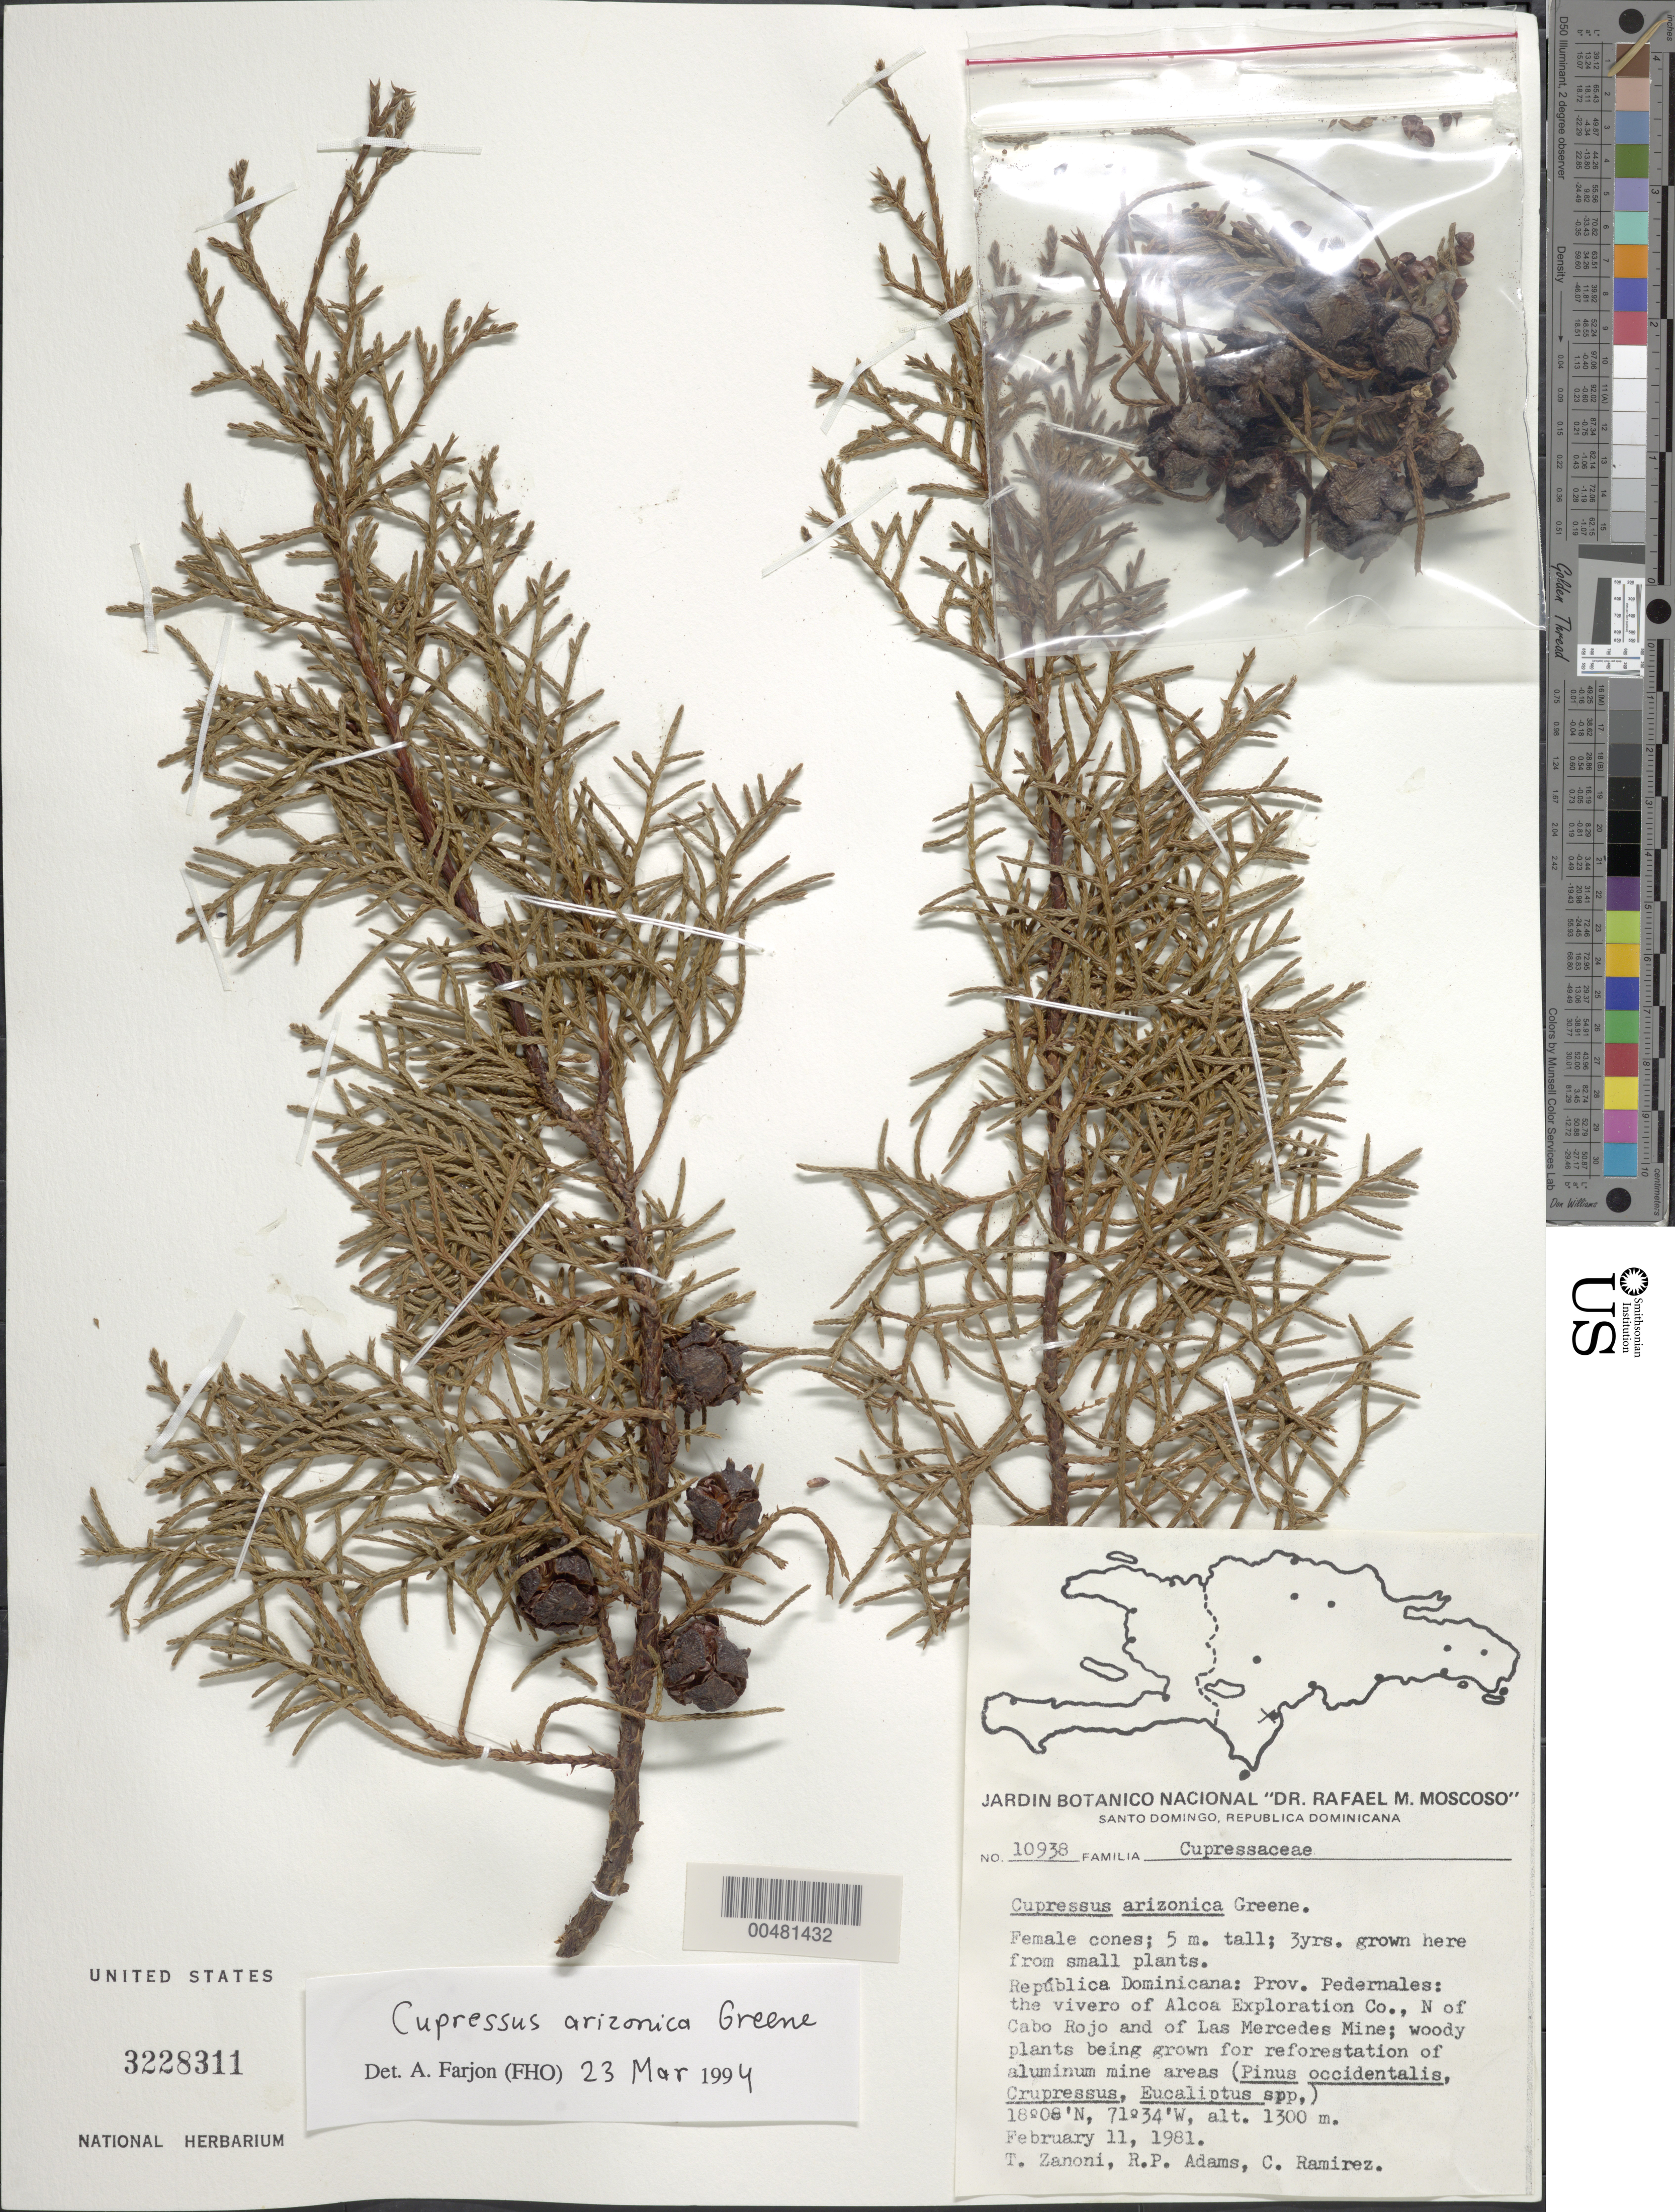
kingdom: Plantae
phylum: Tracheophyta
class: Pinopsida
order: Pinales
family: Cupressaceae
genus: Hesperocyparis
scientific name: Hesperocyparis arizonica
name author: (Greene) Bartel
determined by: (US) Smithsonian Institution - National Museum of Natural History - Department of Botany (UNITED STATES)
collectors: T. A. Zanoni, R. P. Adams & C. Ramirez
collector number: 10938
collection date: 1981-02-11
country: Dominican Republic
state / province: Pedernales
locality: Vivero of Alcoa Exploratiion Co., N of Cabo Rojo and of Las Mercedes Mine.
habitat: Woody plants being grown for reforestation of aluminum mine areas (Pinus occidentalis, Cupressus, Eucalyptus spp.)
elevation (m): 1300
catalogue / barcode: US 3228311